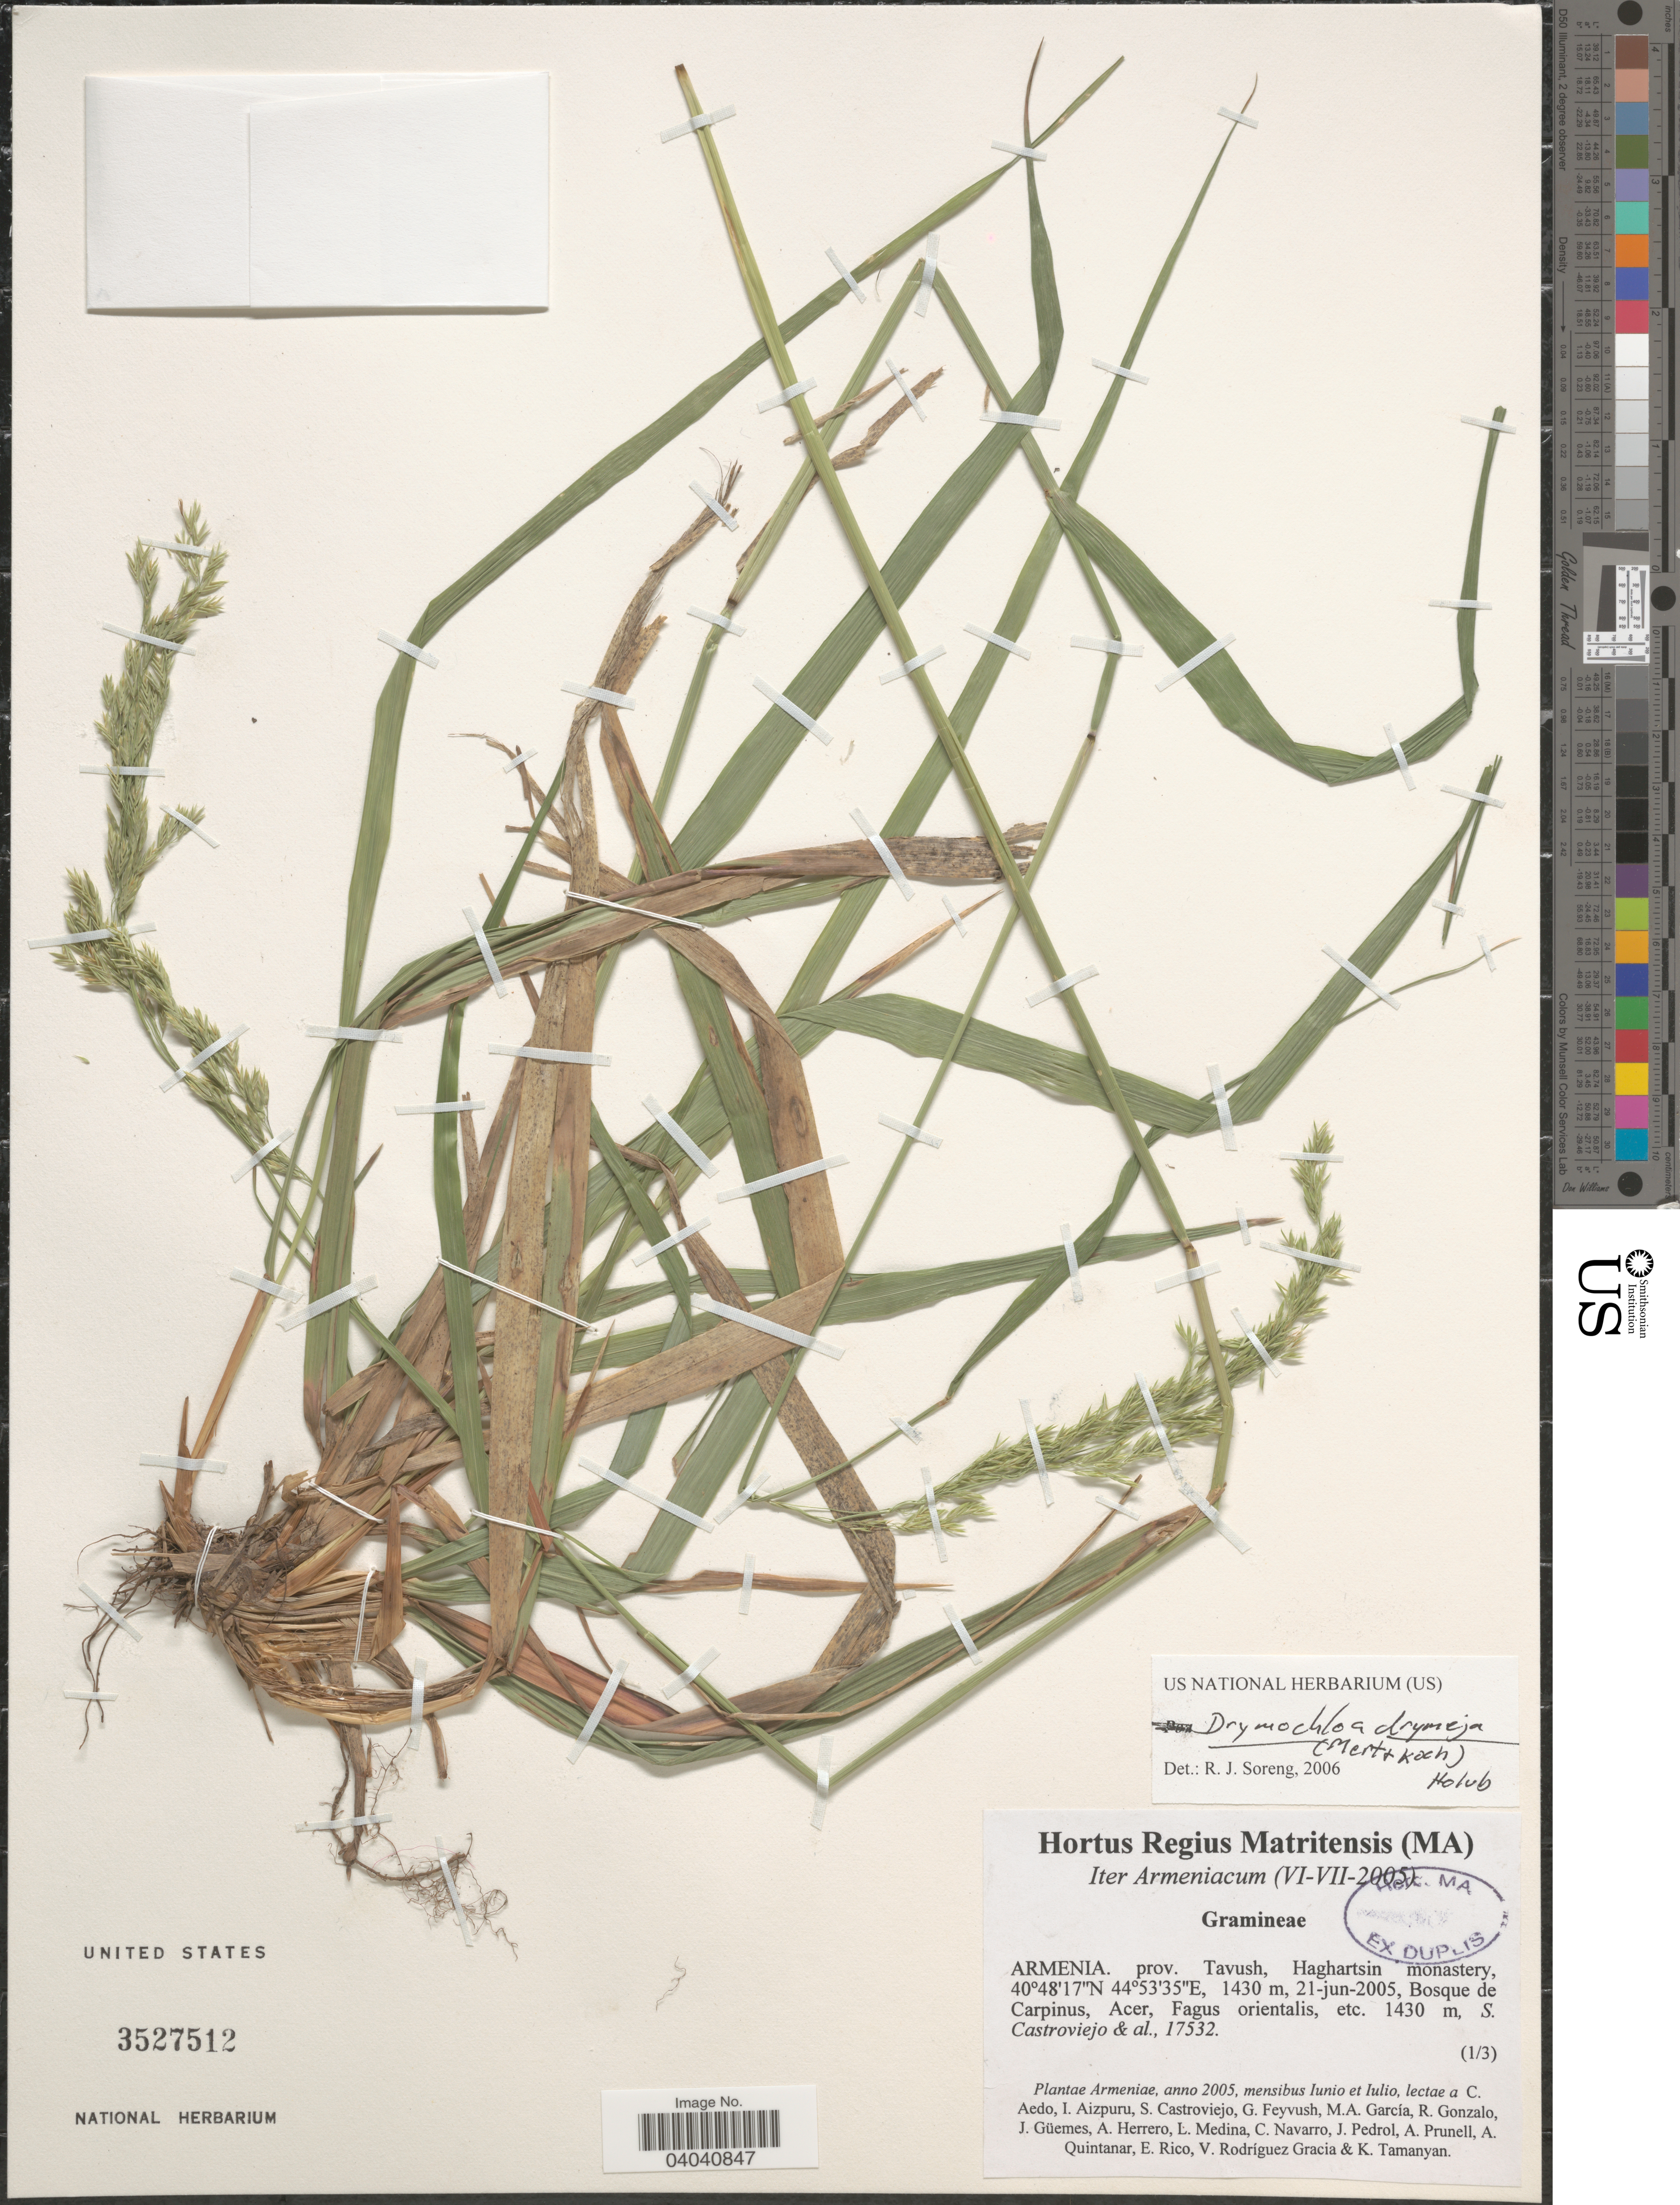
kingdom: Plantae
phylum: Tracheophyta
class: Liliopsida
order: Poales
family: Poaceae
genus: Drymochloa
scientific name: Drymochloa drymeja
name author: (Mert. & W.D.J. Koch) Holub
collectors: S. Castroviejo & et al.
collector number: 17532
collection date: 2005-06-21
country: Armenia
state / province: Tavush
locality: Haghartsin monastery.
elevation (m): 1430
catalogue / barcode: US 3527512